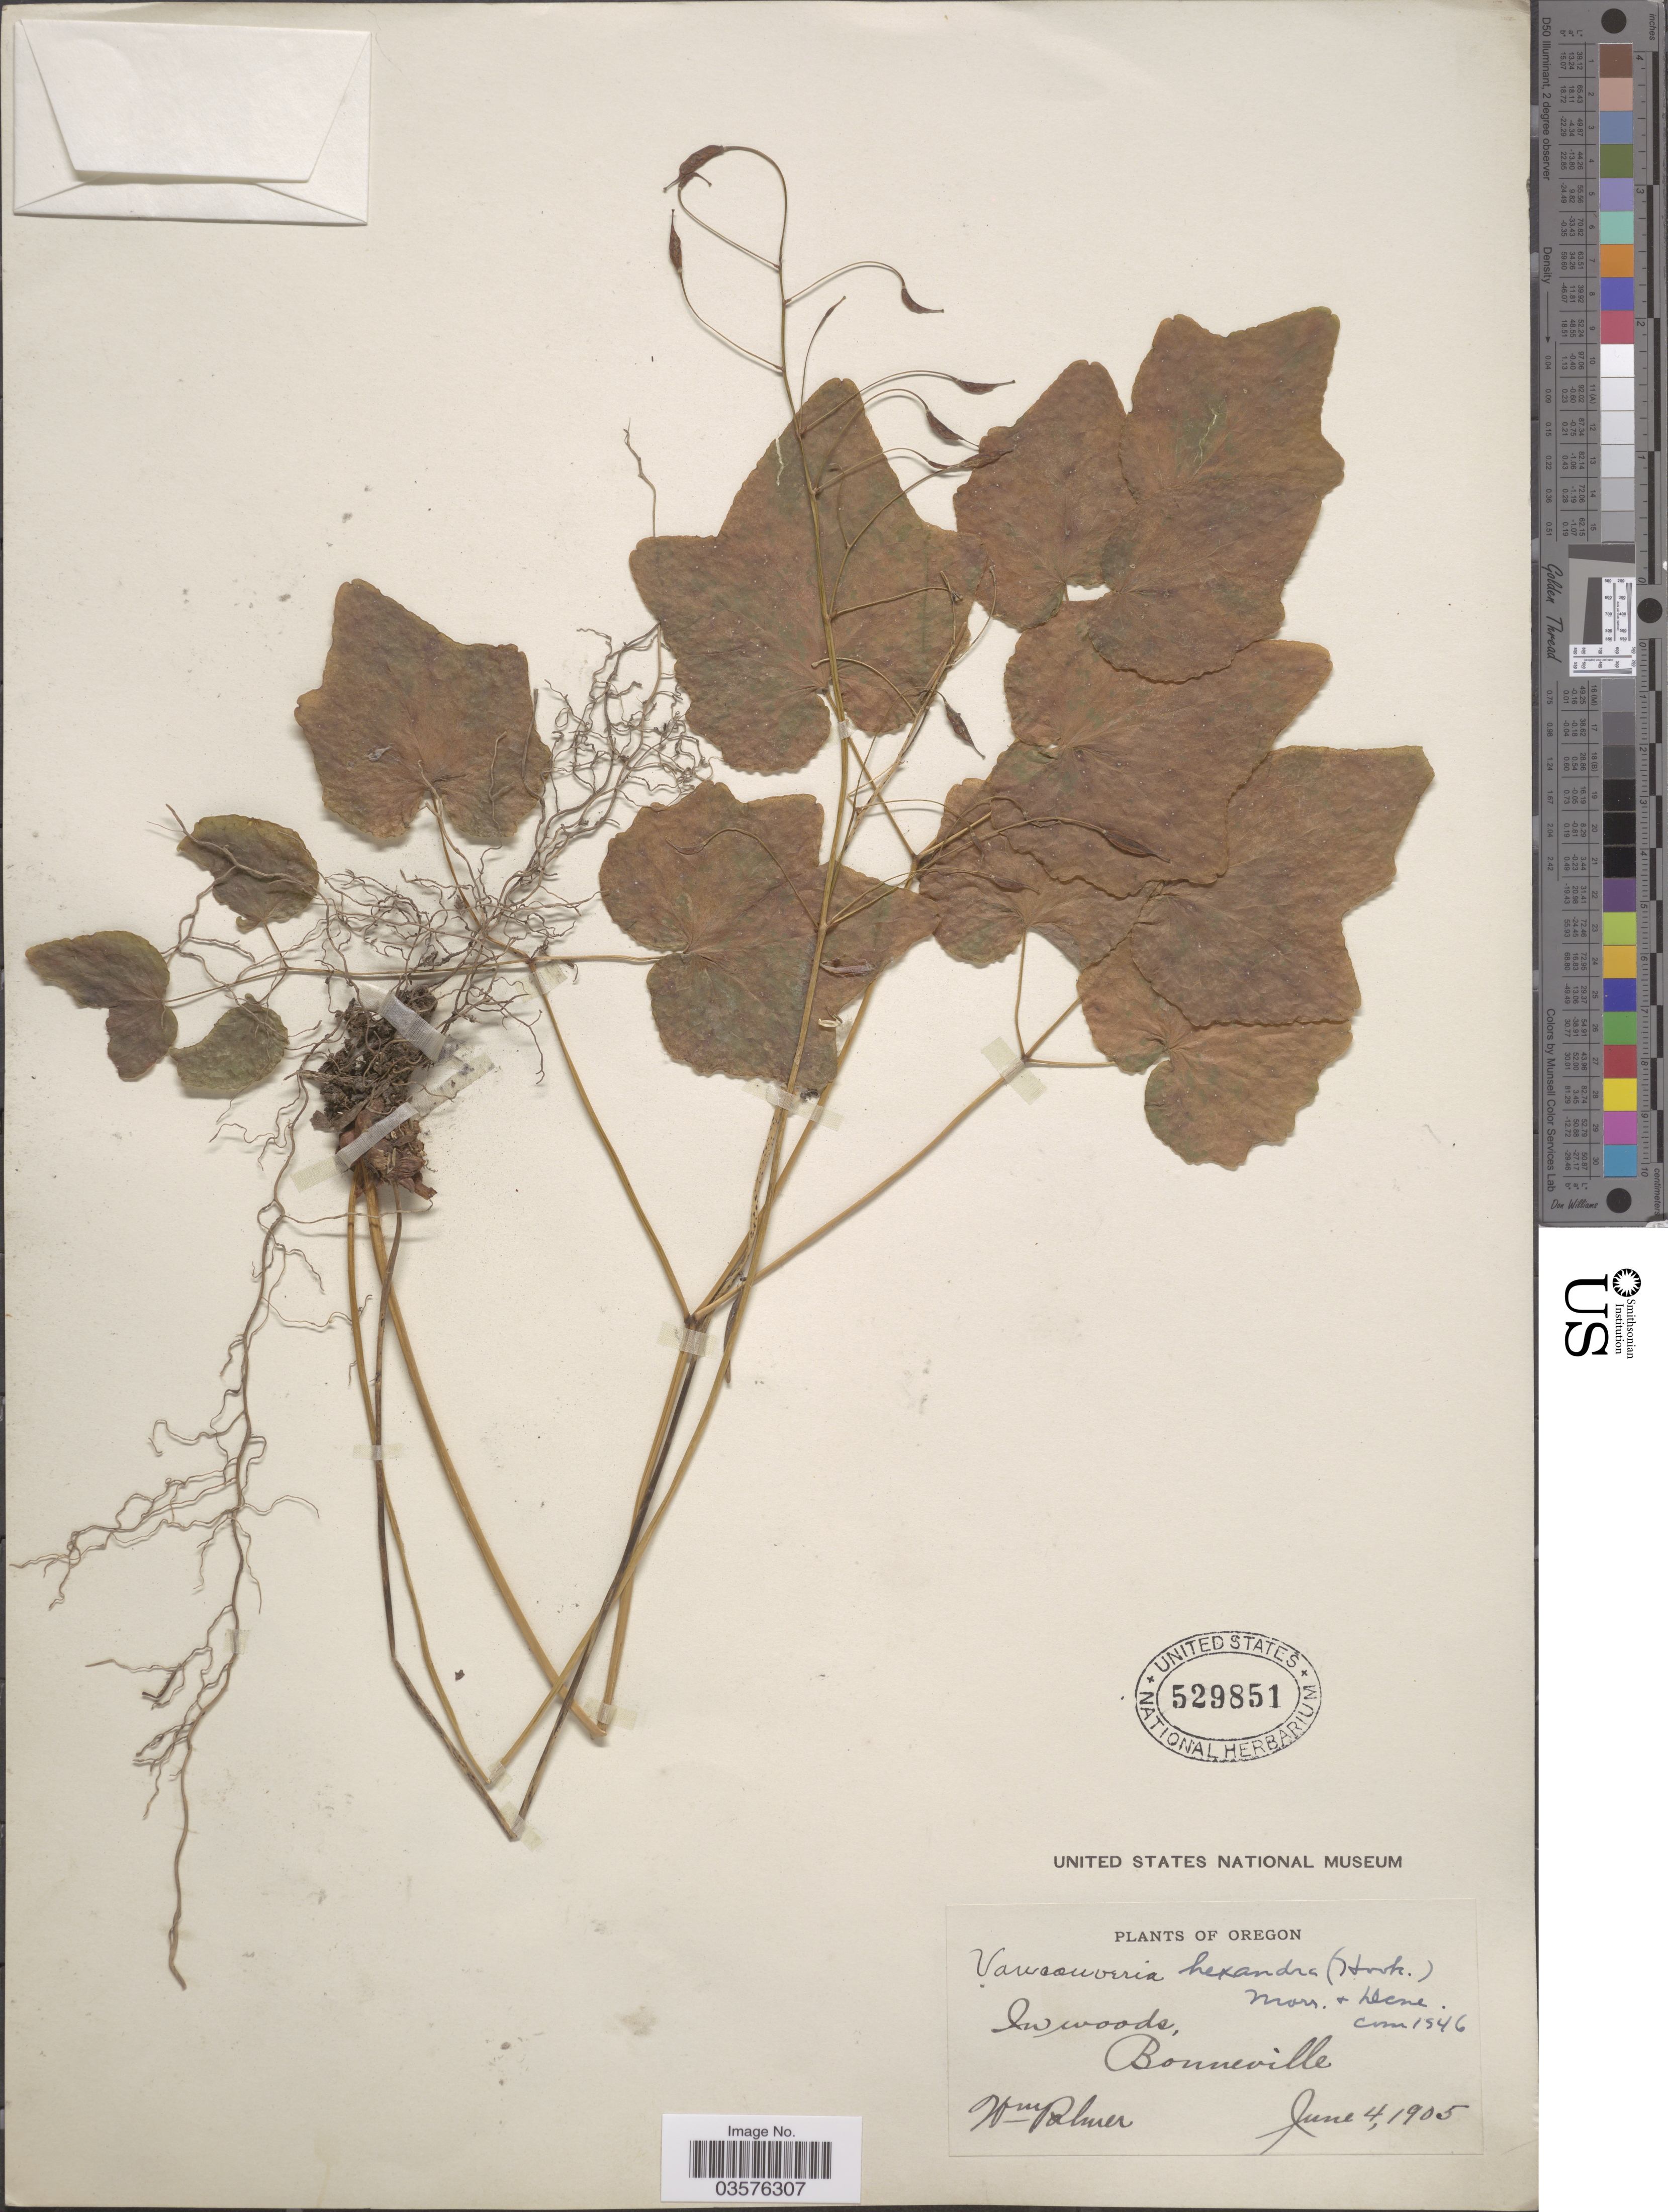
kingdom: Plantae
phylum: Tracheophyta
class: Magnoliopsida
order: Ranunculales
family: Berberidaceae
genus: Vancouveria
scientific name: Vancouveria hexandra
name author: (Hook.) C. Morren & Decne.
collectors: W. Palmer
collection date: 1905-06-04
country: United States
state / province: Oregon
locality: In woods, Bonneville.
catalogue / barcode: US 529851